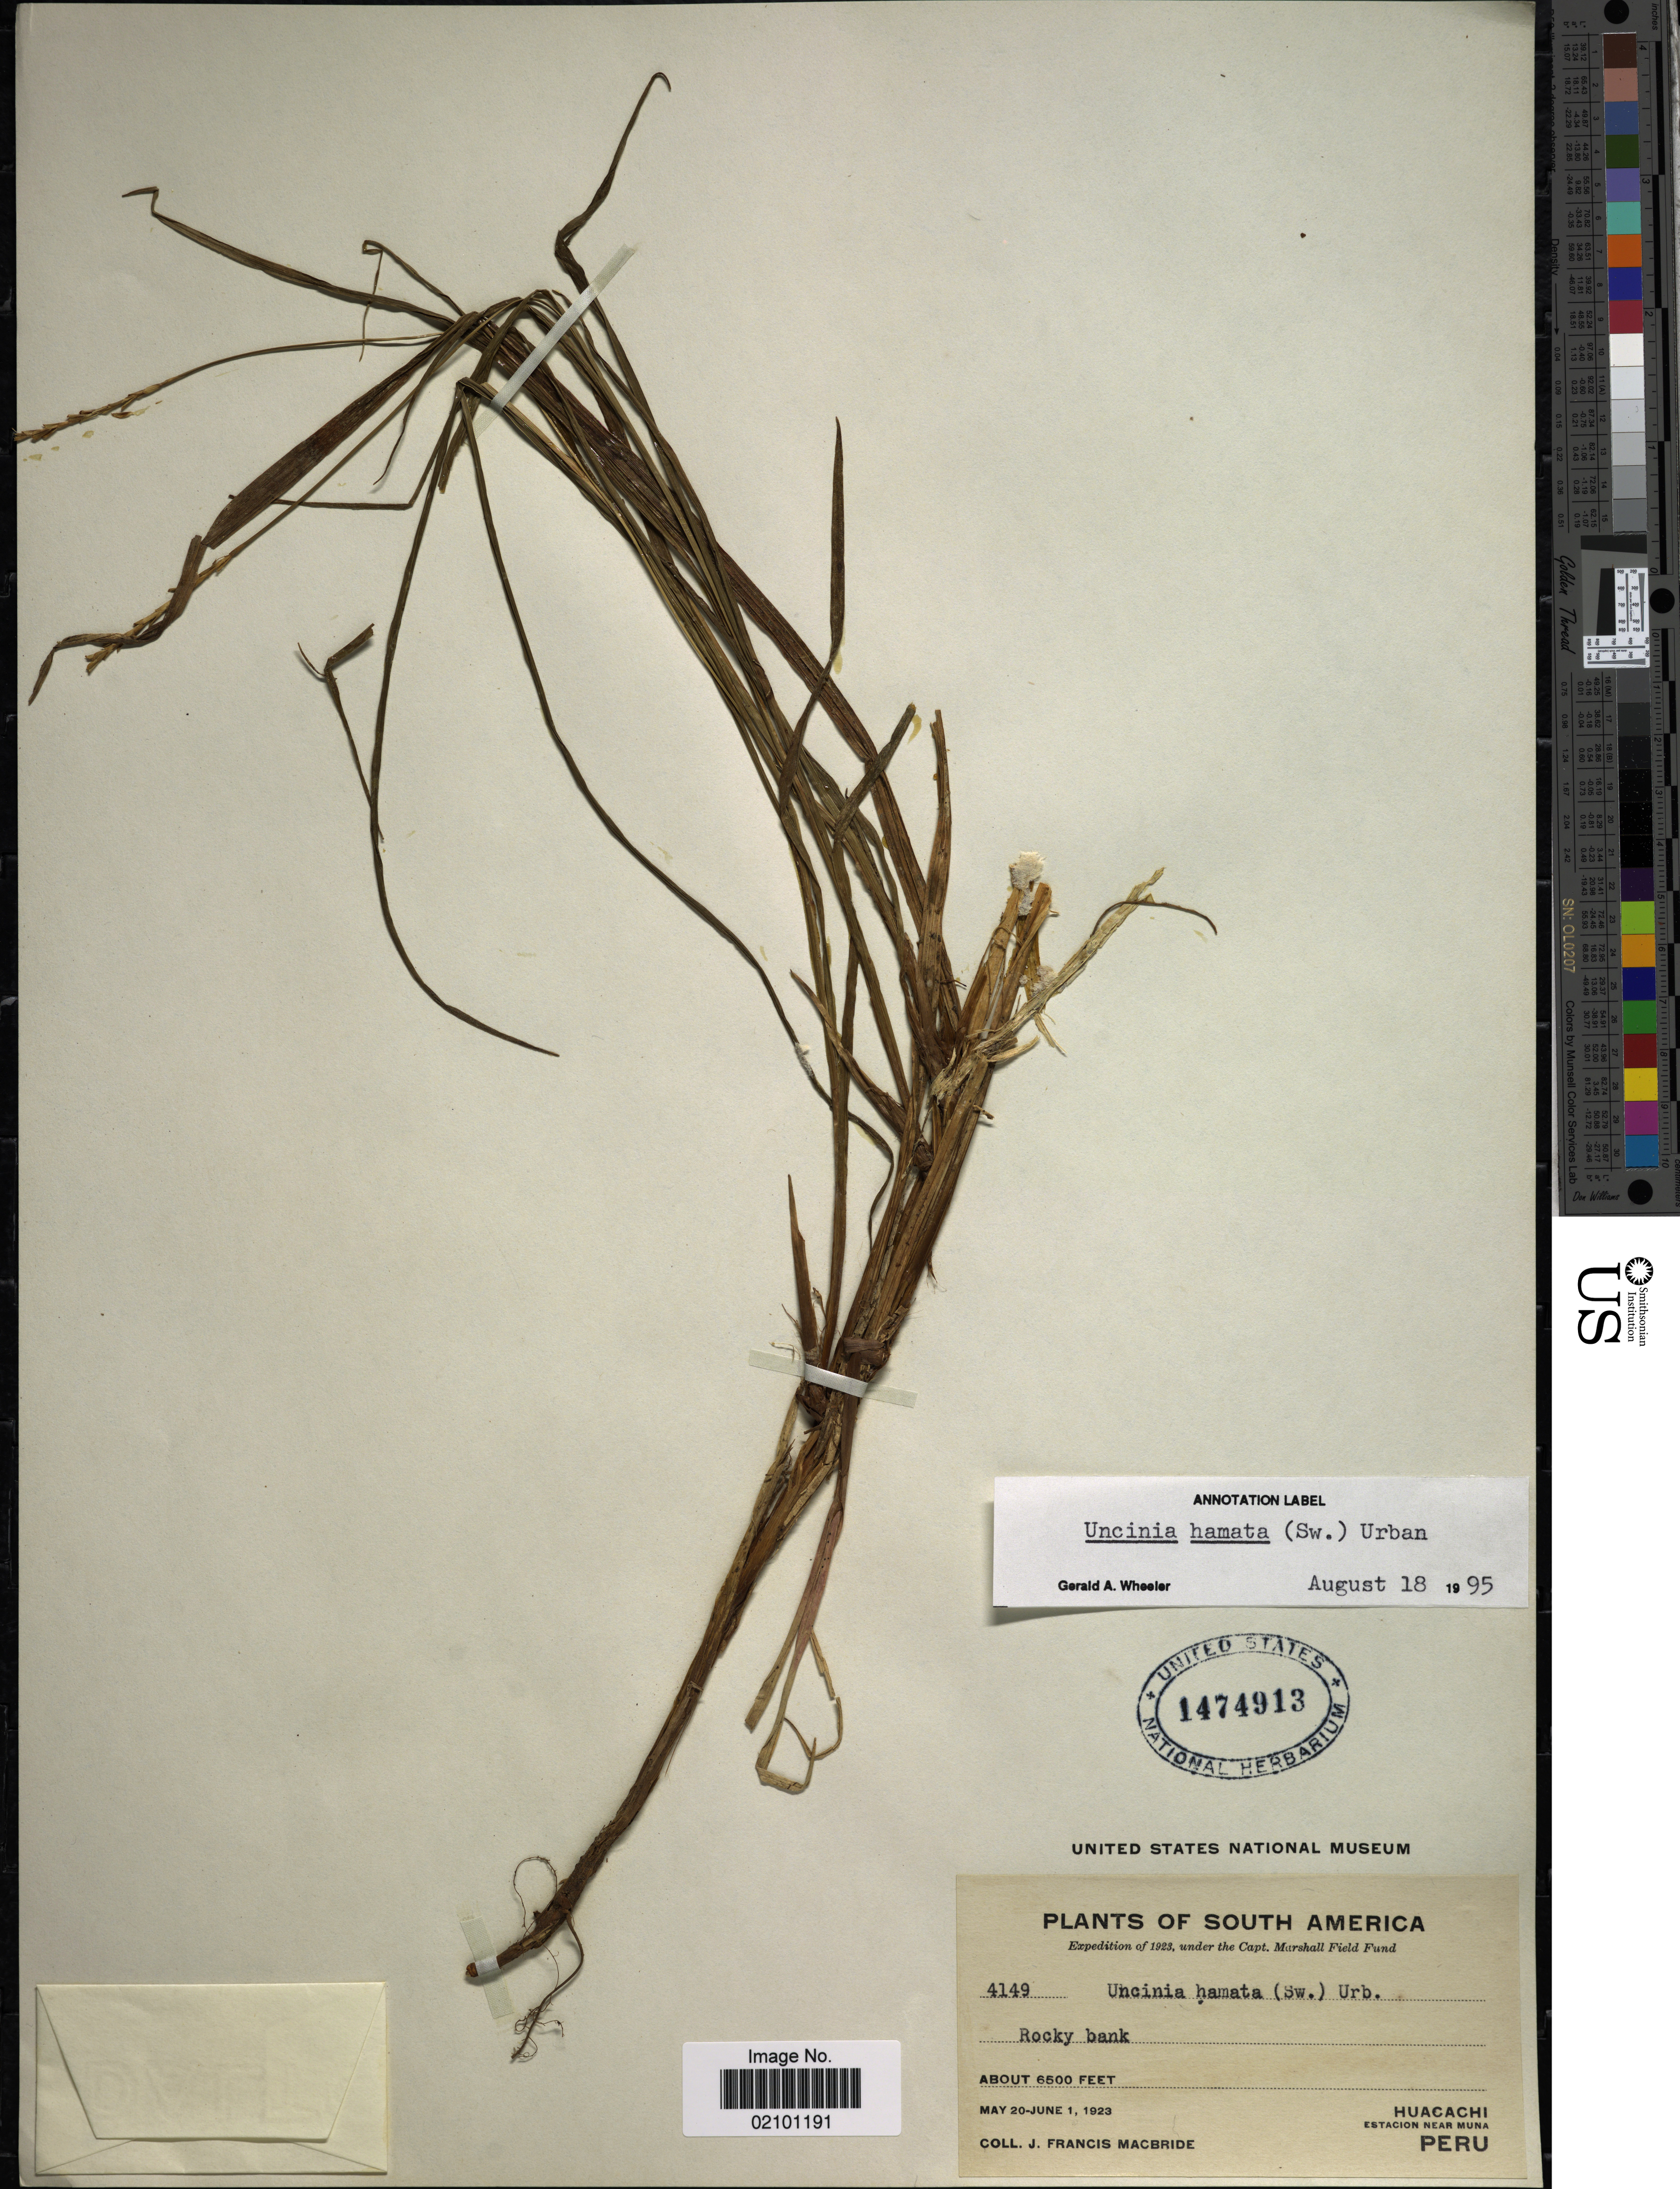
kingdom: Plantae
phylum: Tracheophyta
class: Liliopsida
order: Poales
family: Cyperaceae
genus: Carex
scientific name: Carex hamata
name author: Sw.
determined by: Strong, M. T., (US), Smithsonian Institution - National Museum of Natural History (UNITED STATES)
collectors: J. F. Macbride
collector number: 4149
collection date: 1923-05-20/1923-06-01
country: Peru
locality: Huacachi, Estacion near Muna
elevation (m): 1981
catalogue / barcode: US 1474913